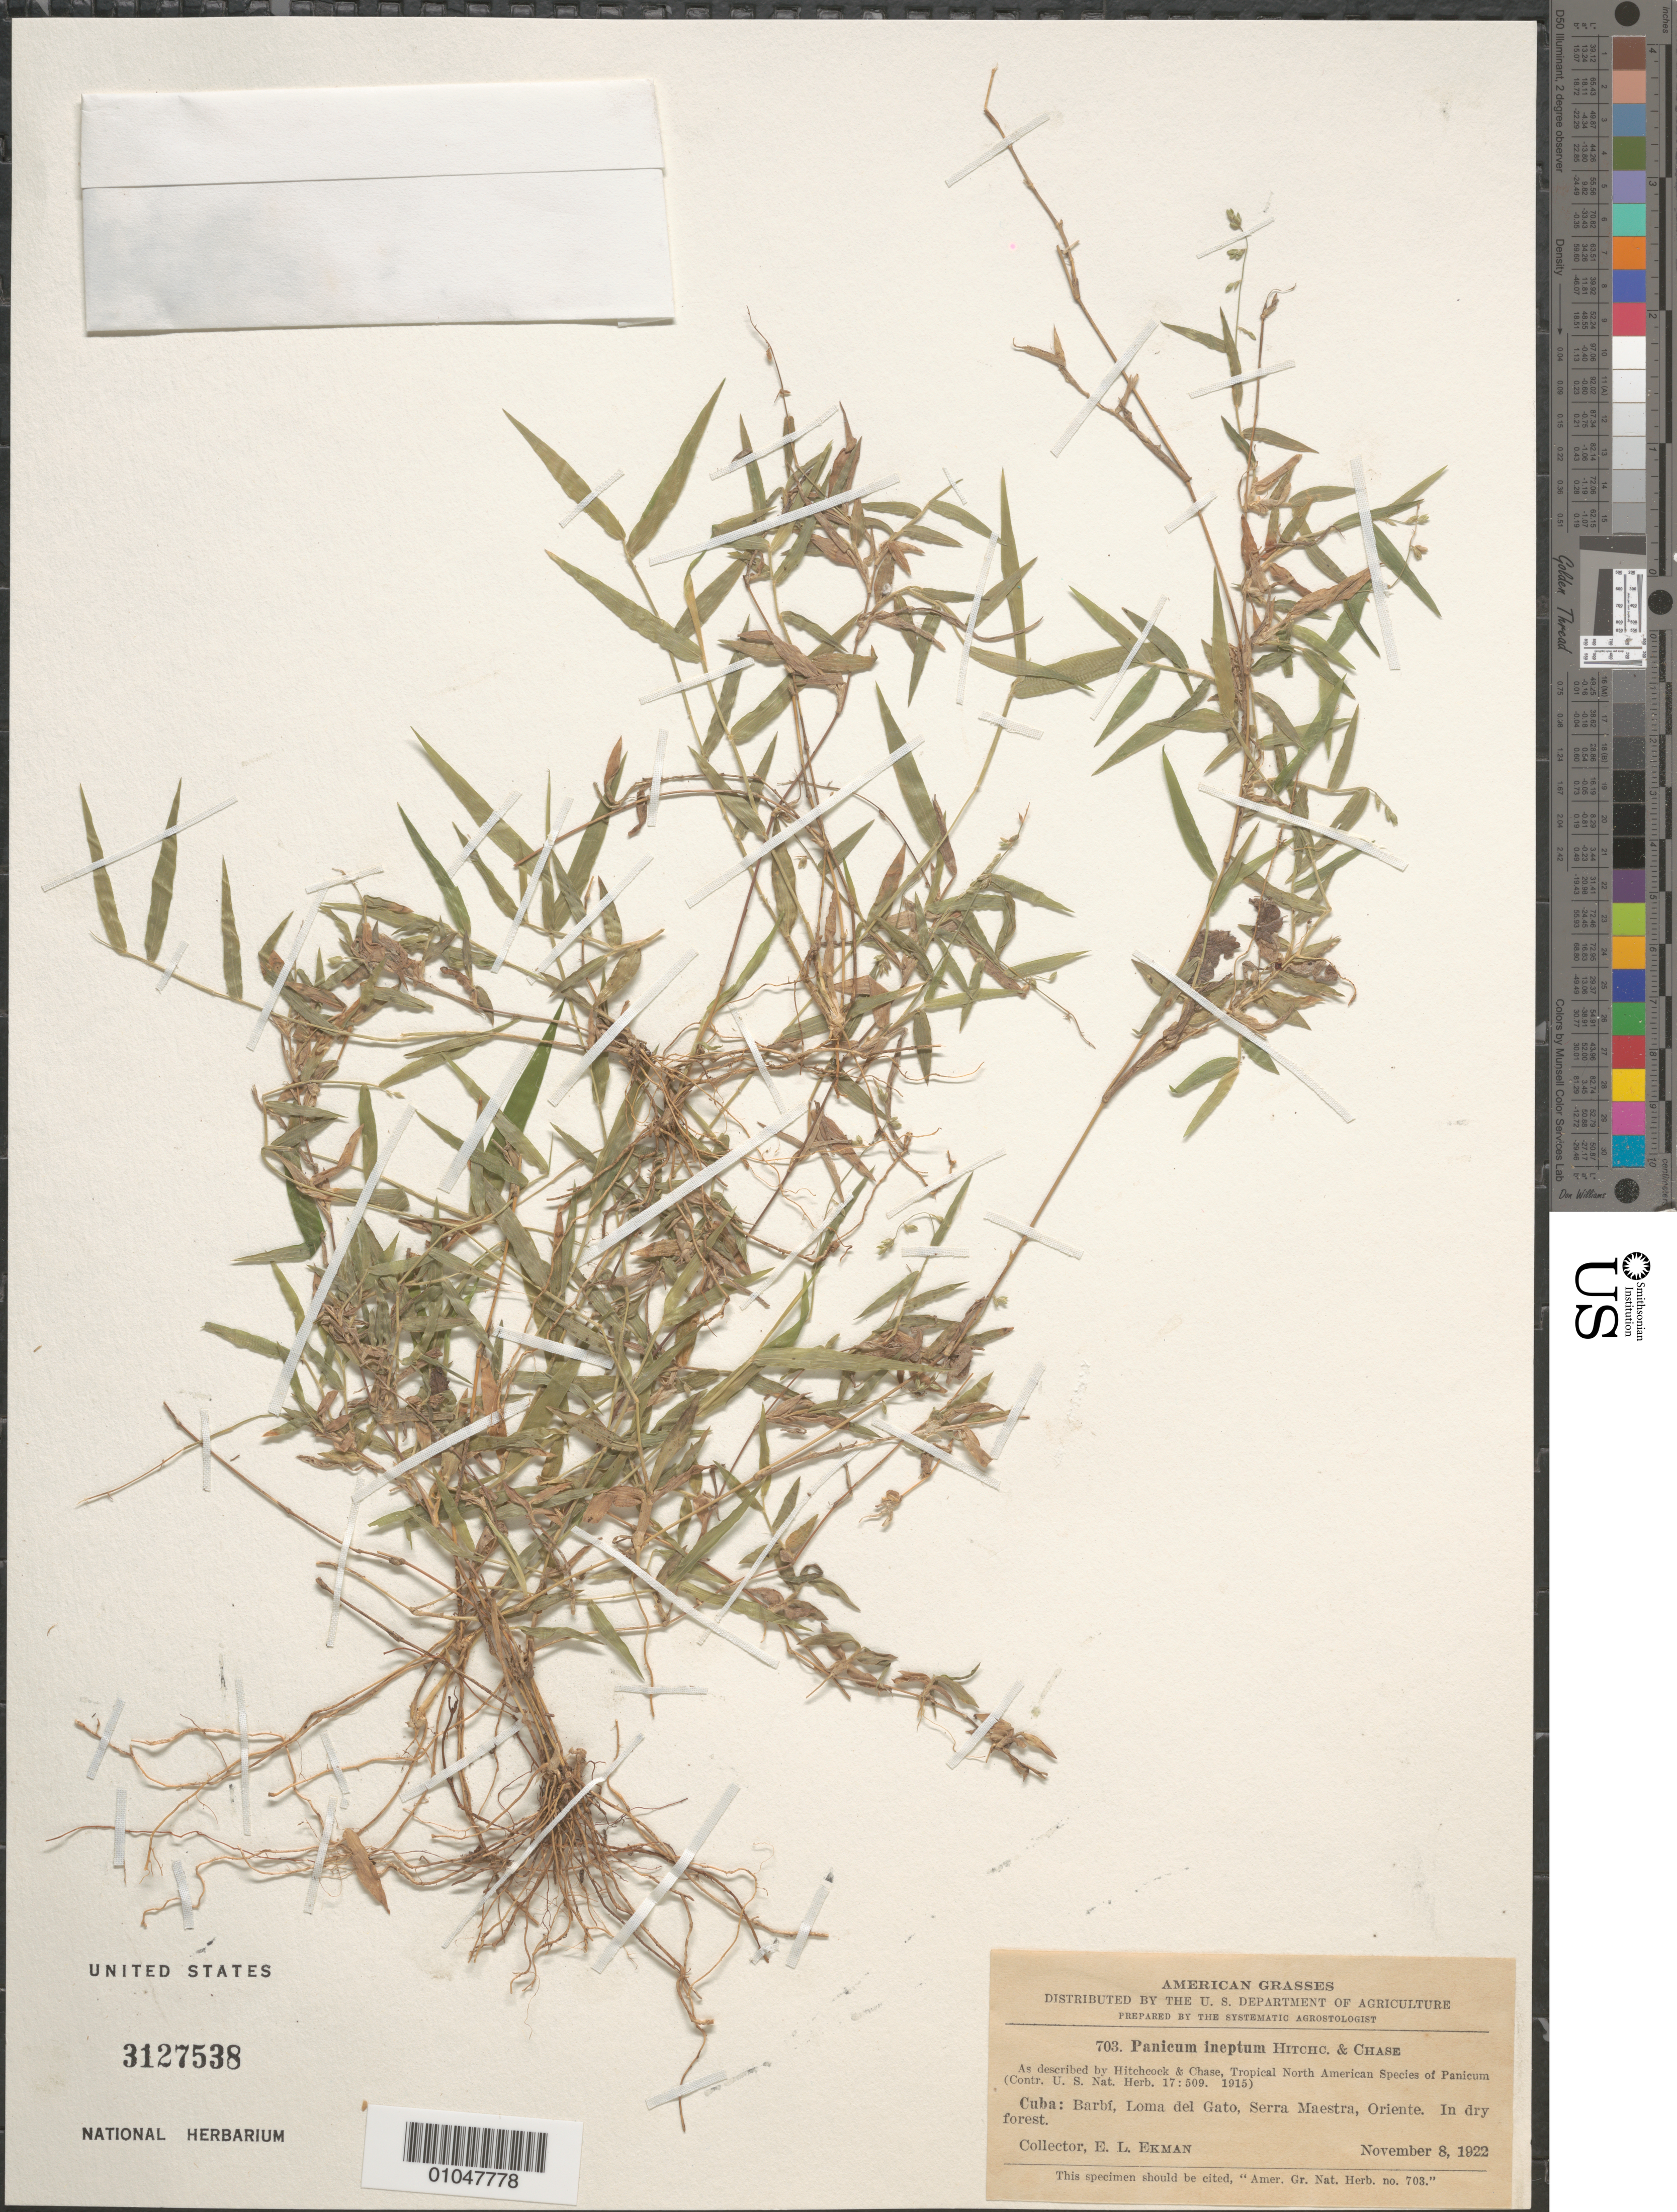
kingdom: Plantae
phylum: Tracheophyta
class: Liliopsida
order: Poales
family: Poaceae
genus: Panicum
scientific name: Panicum ineptum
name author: Hitchc. & Chase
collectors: E. L. Ekman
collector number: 703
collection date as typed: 08 Nov 1922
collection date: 1922-11-08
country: Cuba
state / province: Granma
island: Cuba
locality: Barbi, Loma del Gato, Serra Maestra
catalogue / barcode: US 3127538